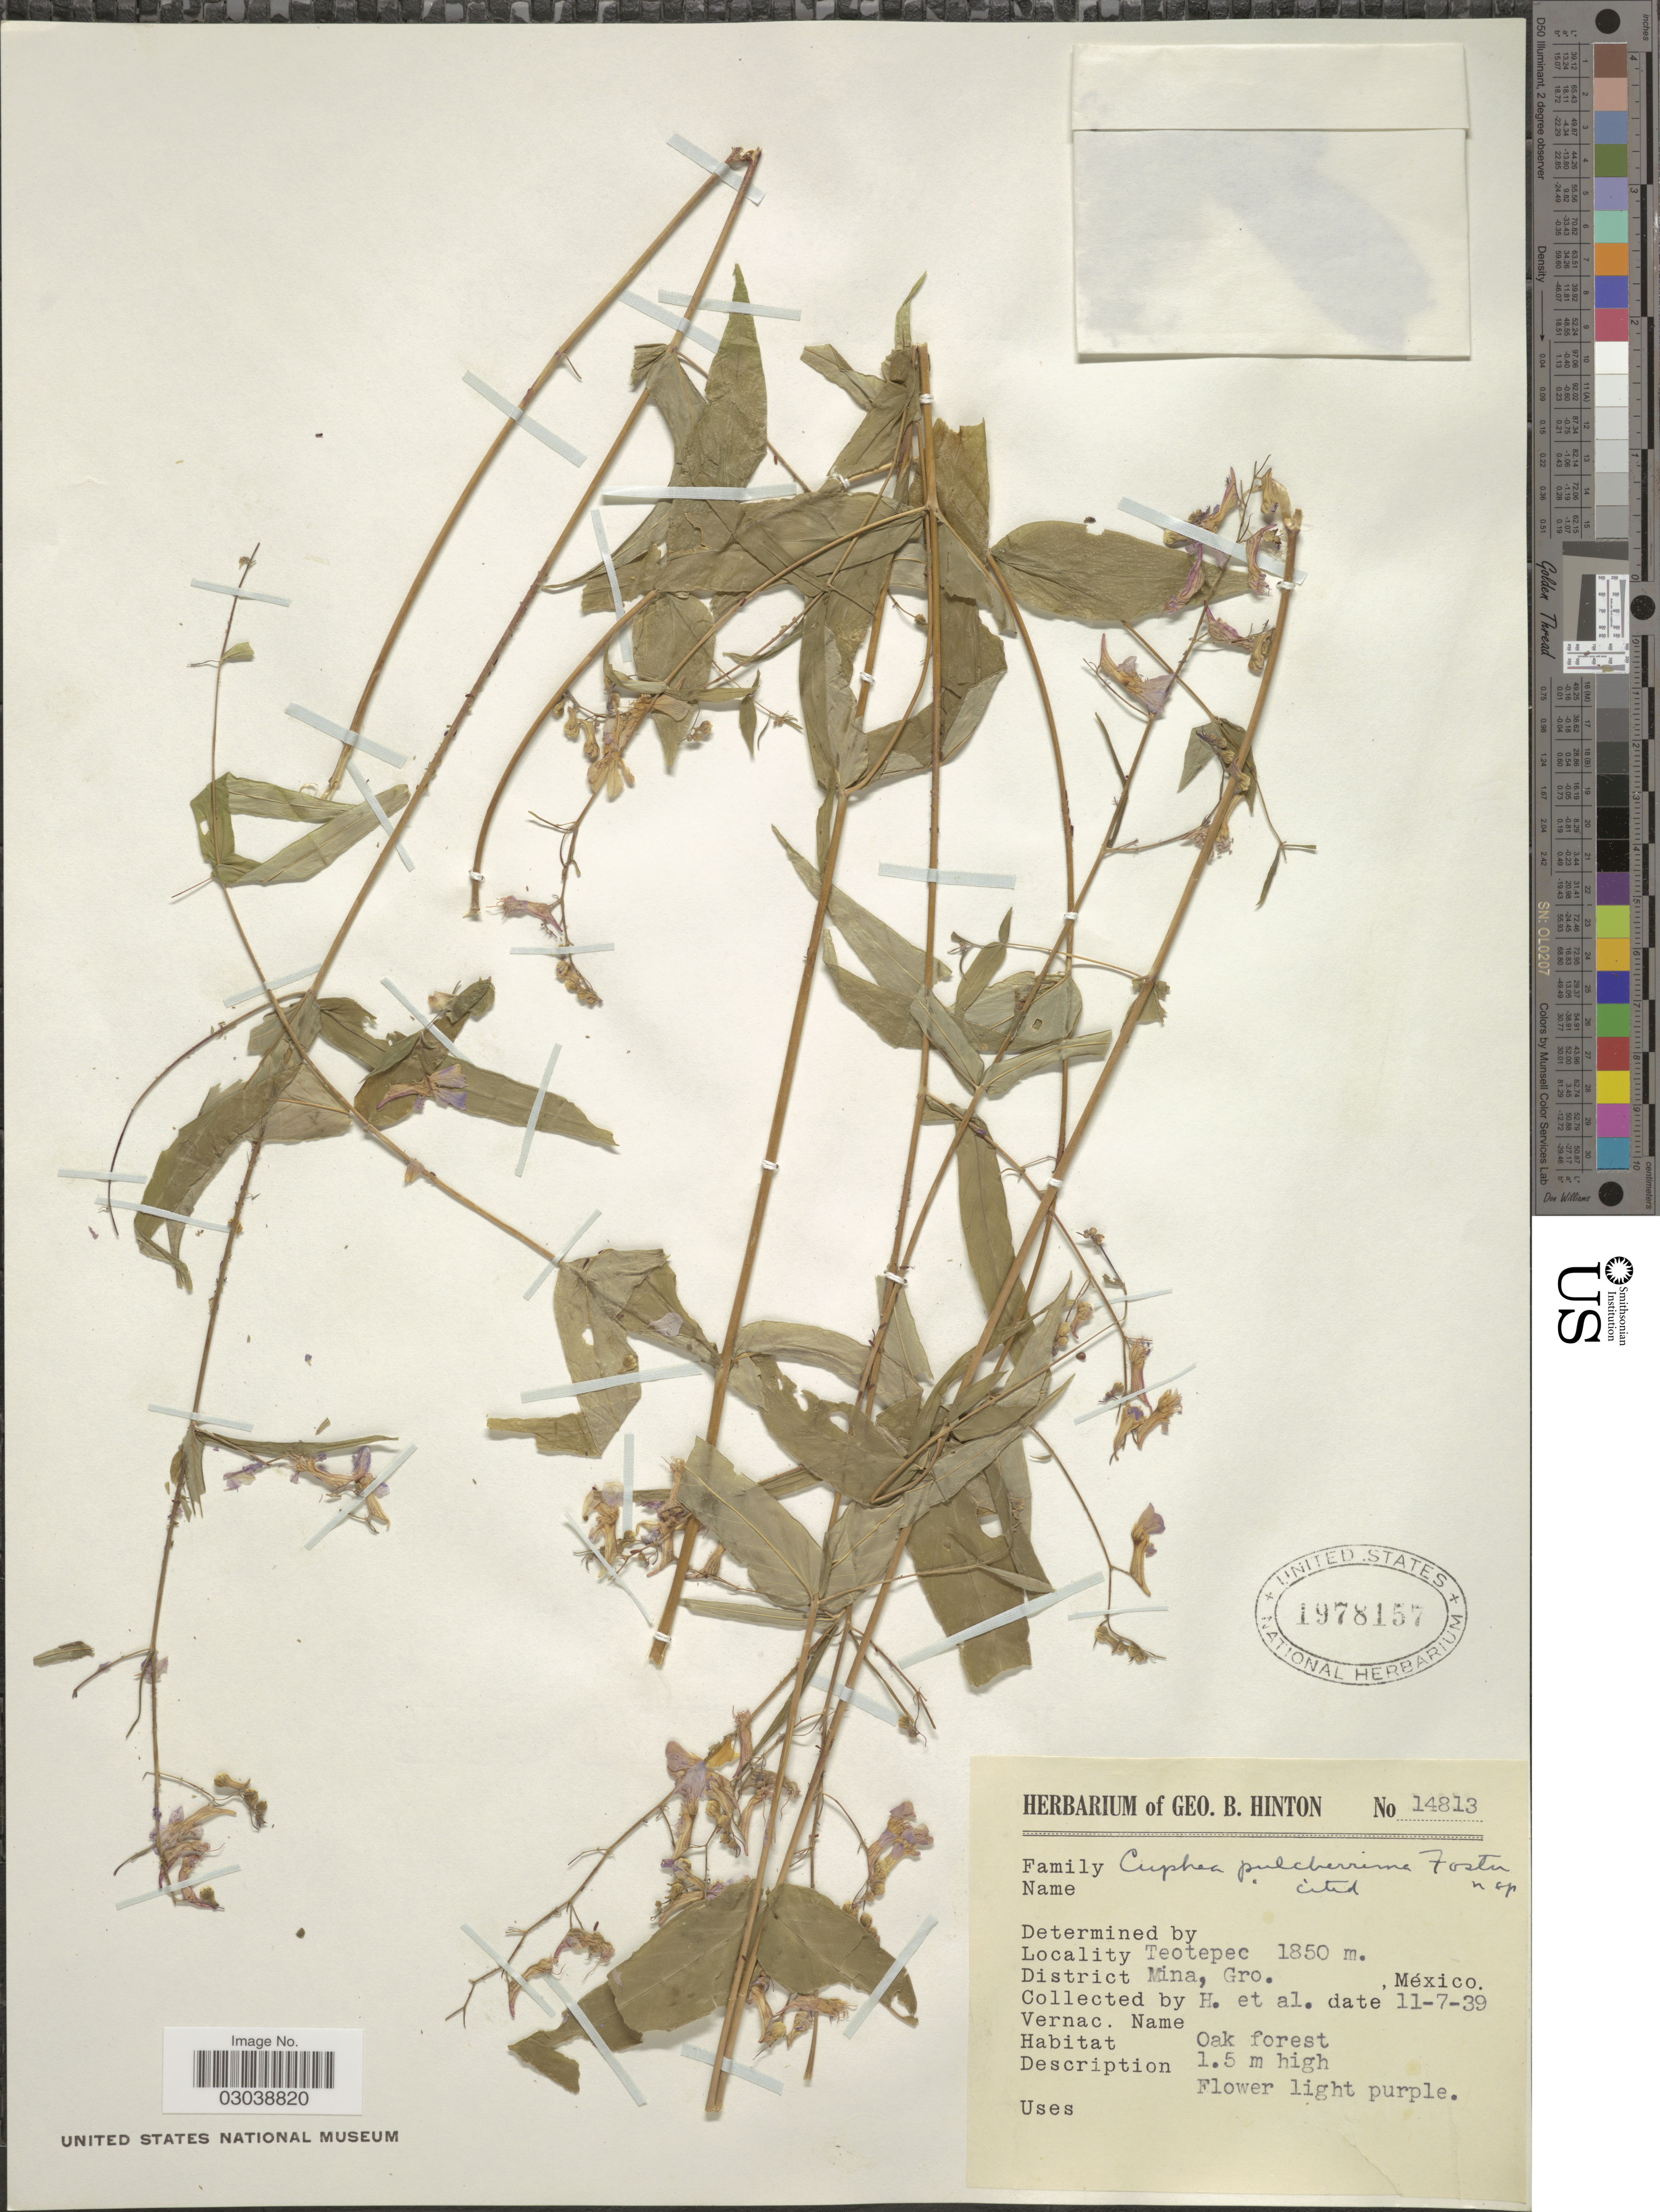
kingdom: Plantae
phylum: Tracheophyta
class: Magnoliopsida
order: Myrtales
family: Lythraceae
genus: Cuphea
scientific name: Cuphea pulcherrima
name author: R.C. Foster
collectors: G. B. Hinton & et al.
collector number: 14813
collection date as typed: Transcribed d/m/y: 11/7/39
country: Mexico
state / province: Guerrero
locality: Teotepec, District Mina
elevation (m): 1850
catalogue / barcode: US 1978157